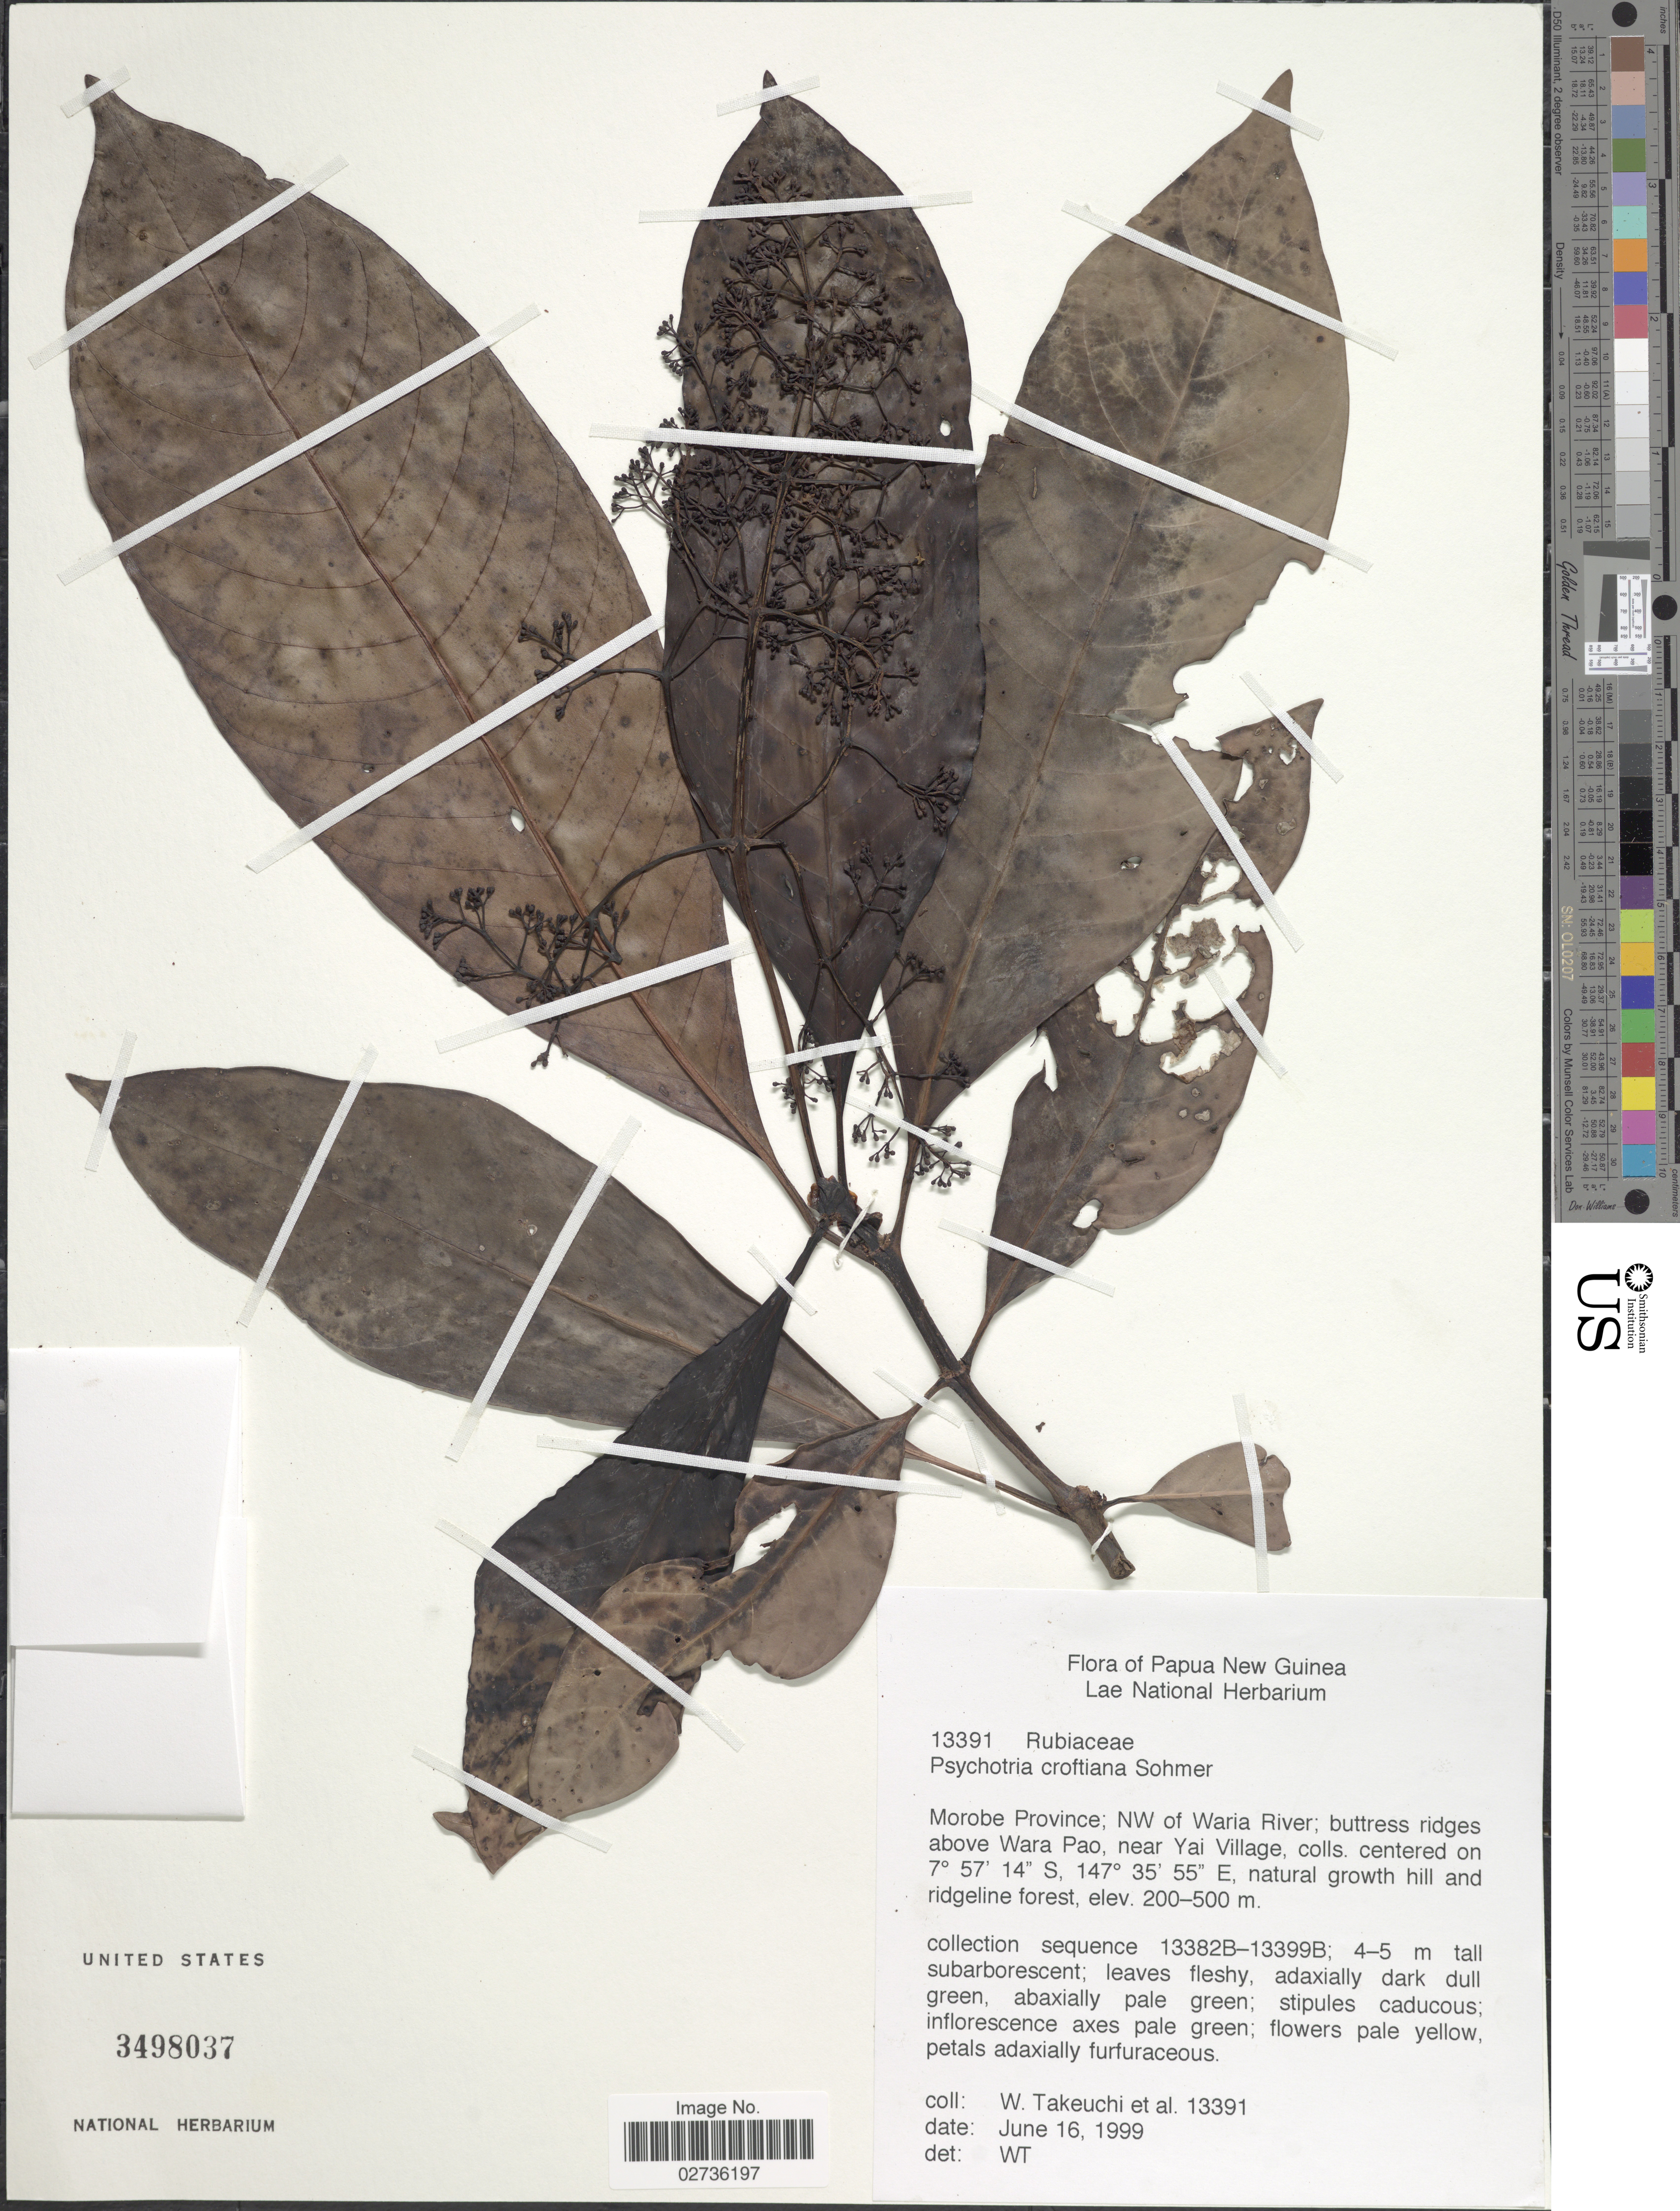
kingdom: Plantae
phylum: Tracheophyta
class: Magnoliopsida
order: Gentianales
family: Rubiaceae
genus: Psychotria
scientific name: Psychotria croftiana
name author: Sohmer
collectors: W. Takeuchi & et al.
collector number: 13391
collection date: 1999-06-16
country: Papua New Guinea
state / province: Morobe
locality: NW of Waria River; buttress ridges above Wara Pao, near Yai Village.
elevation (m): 200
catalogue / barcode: US 3498037